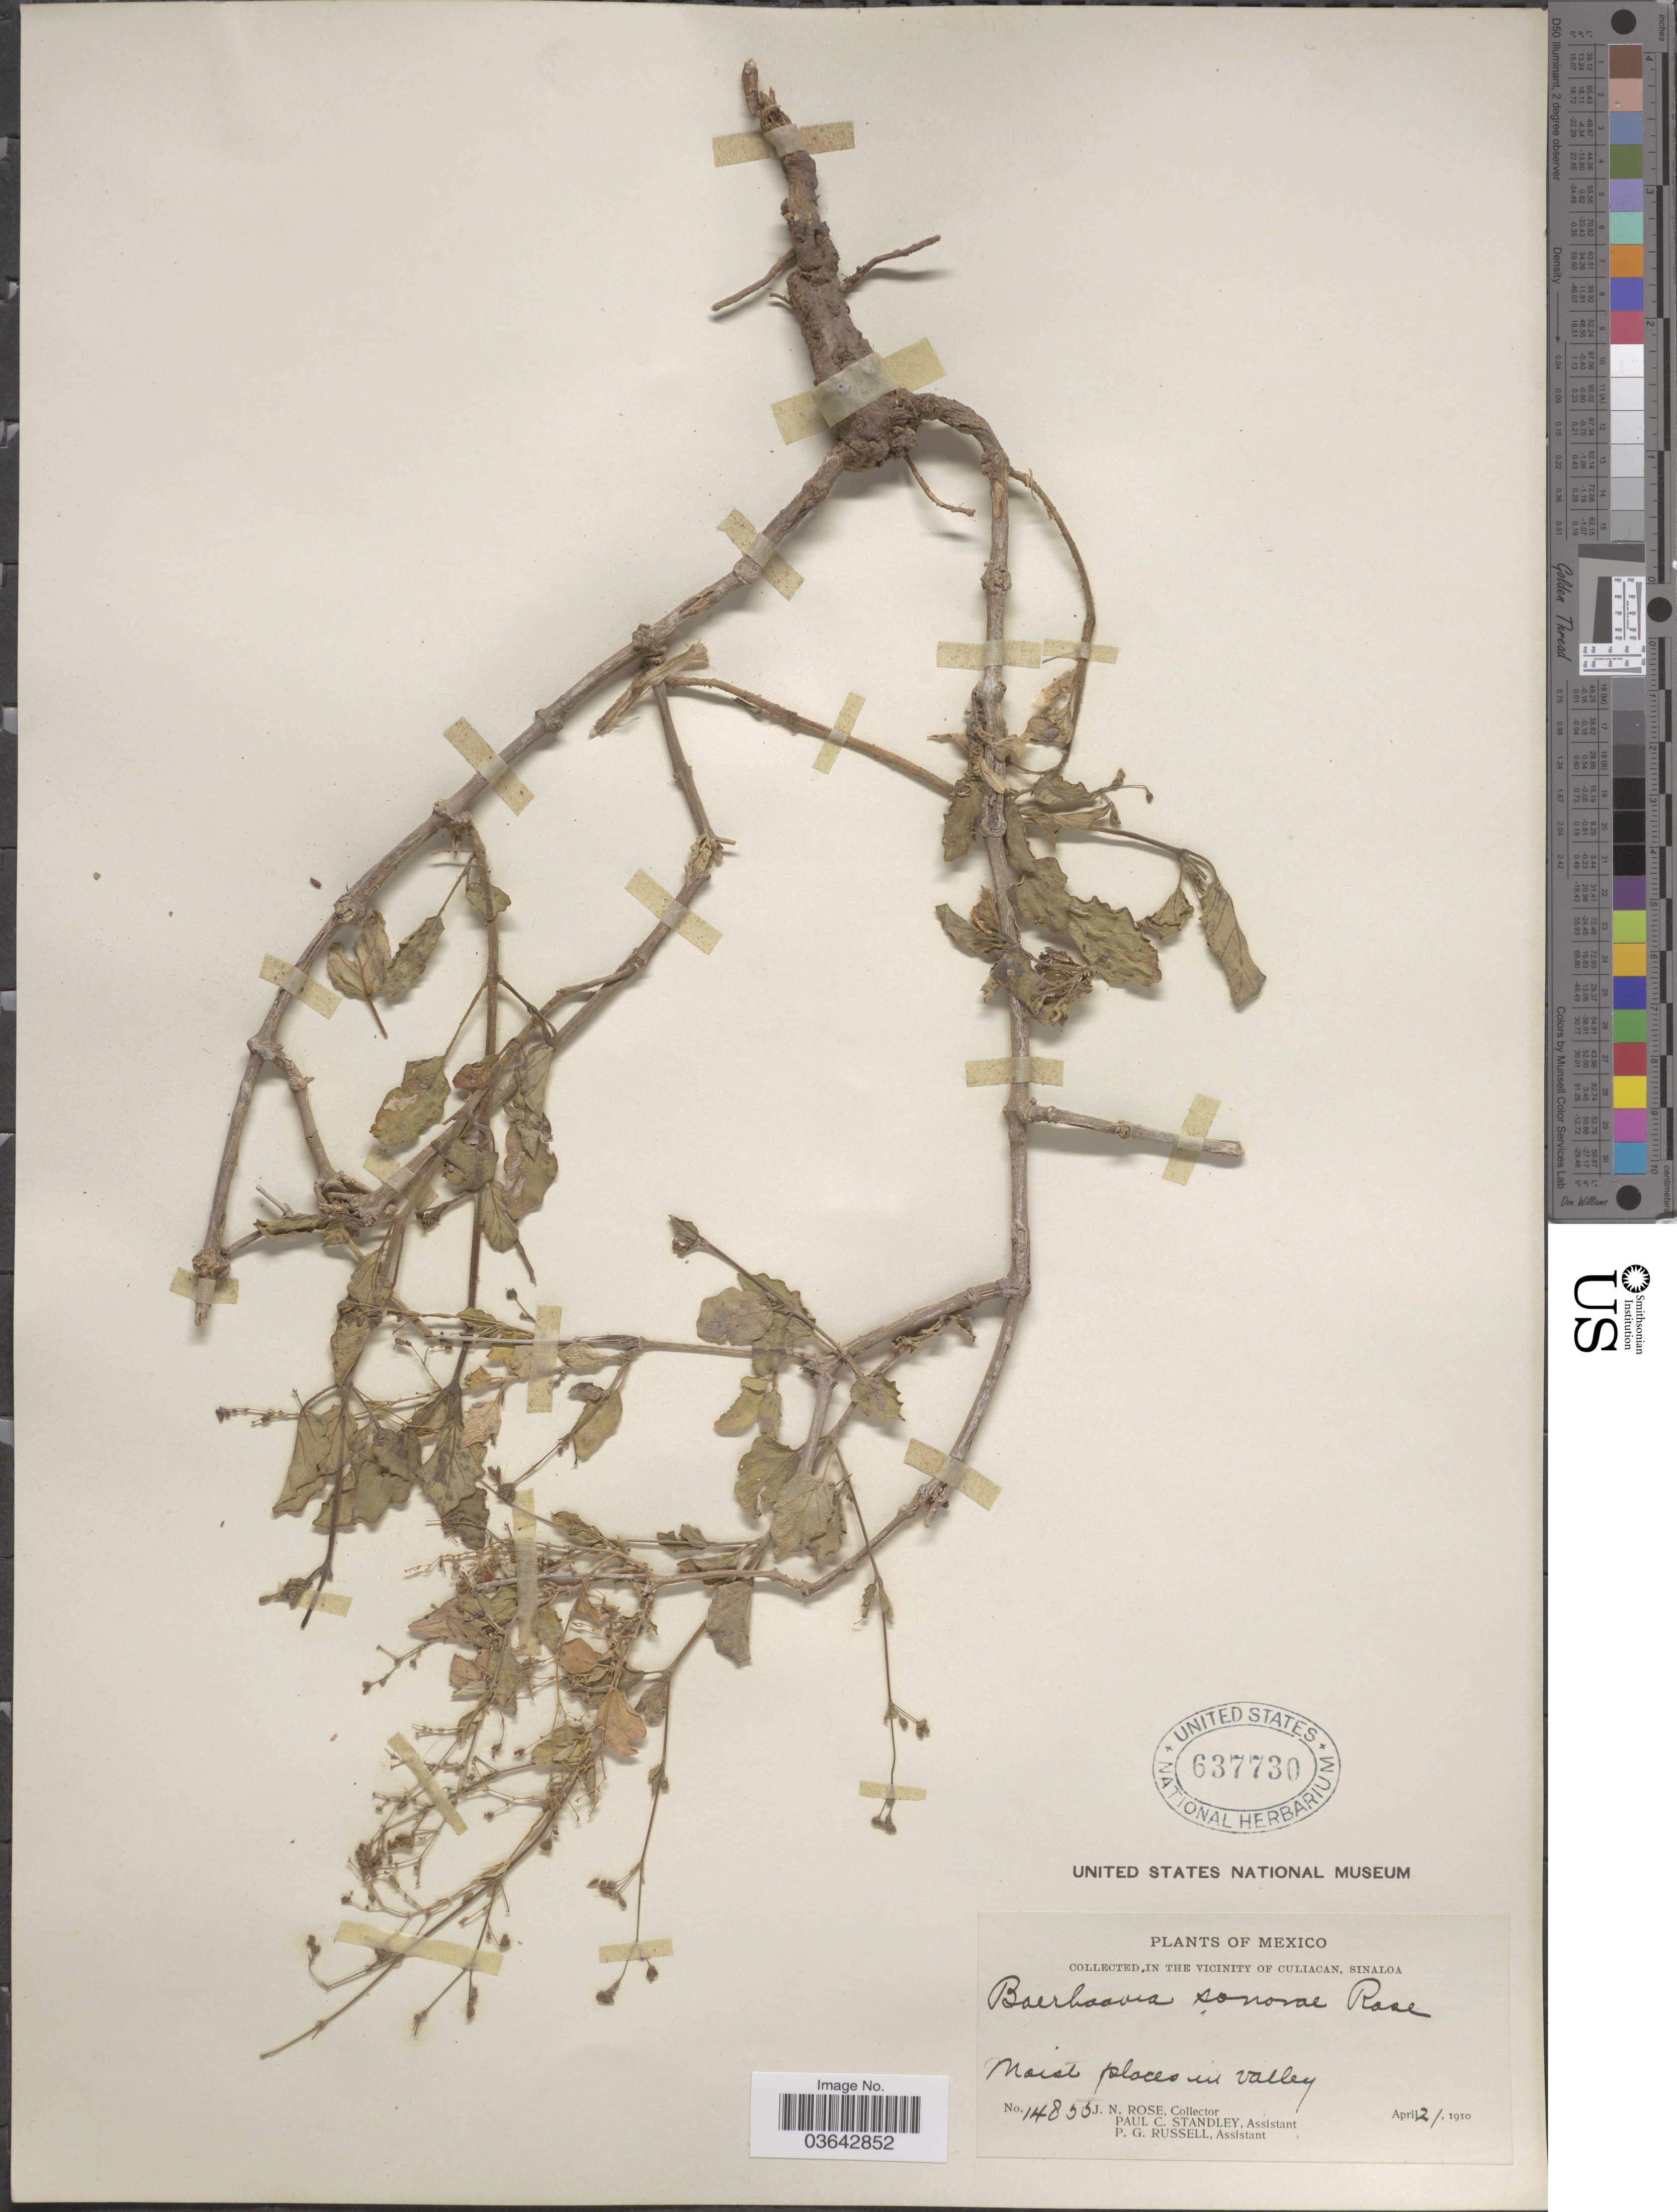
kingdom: Plantae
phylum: Tracheophyta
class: Magnoliopsida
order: Caryophyllales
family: Nyctaginaceae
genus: Boerhavia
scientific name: Boerhavia caribaea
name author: Jacq.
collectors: J. N. Rose, P. C. Standley & P. G. Russell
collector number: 14855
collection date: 1910-04-21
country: Mexico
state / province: Sinaloa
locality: In the vicinity of Culiacan.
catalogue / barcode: US 637730